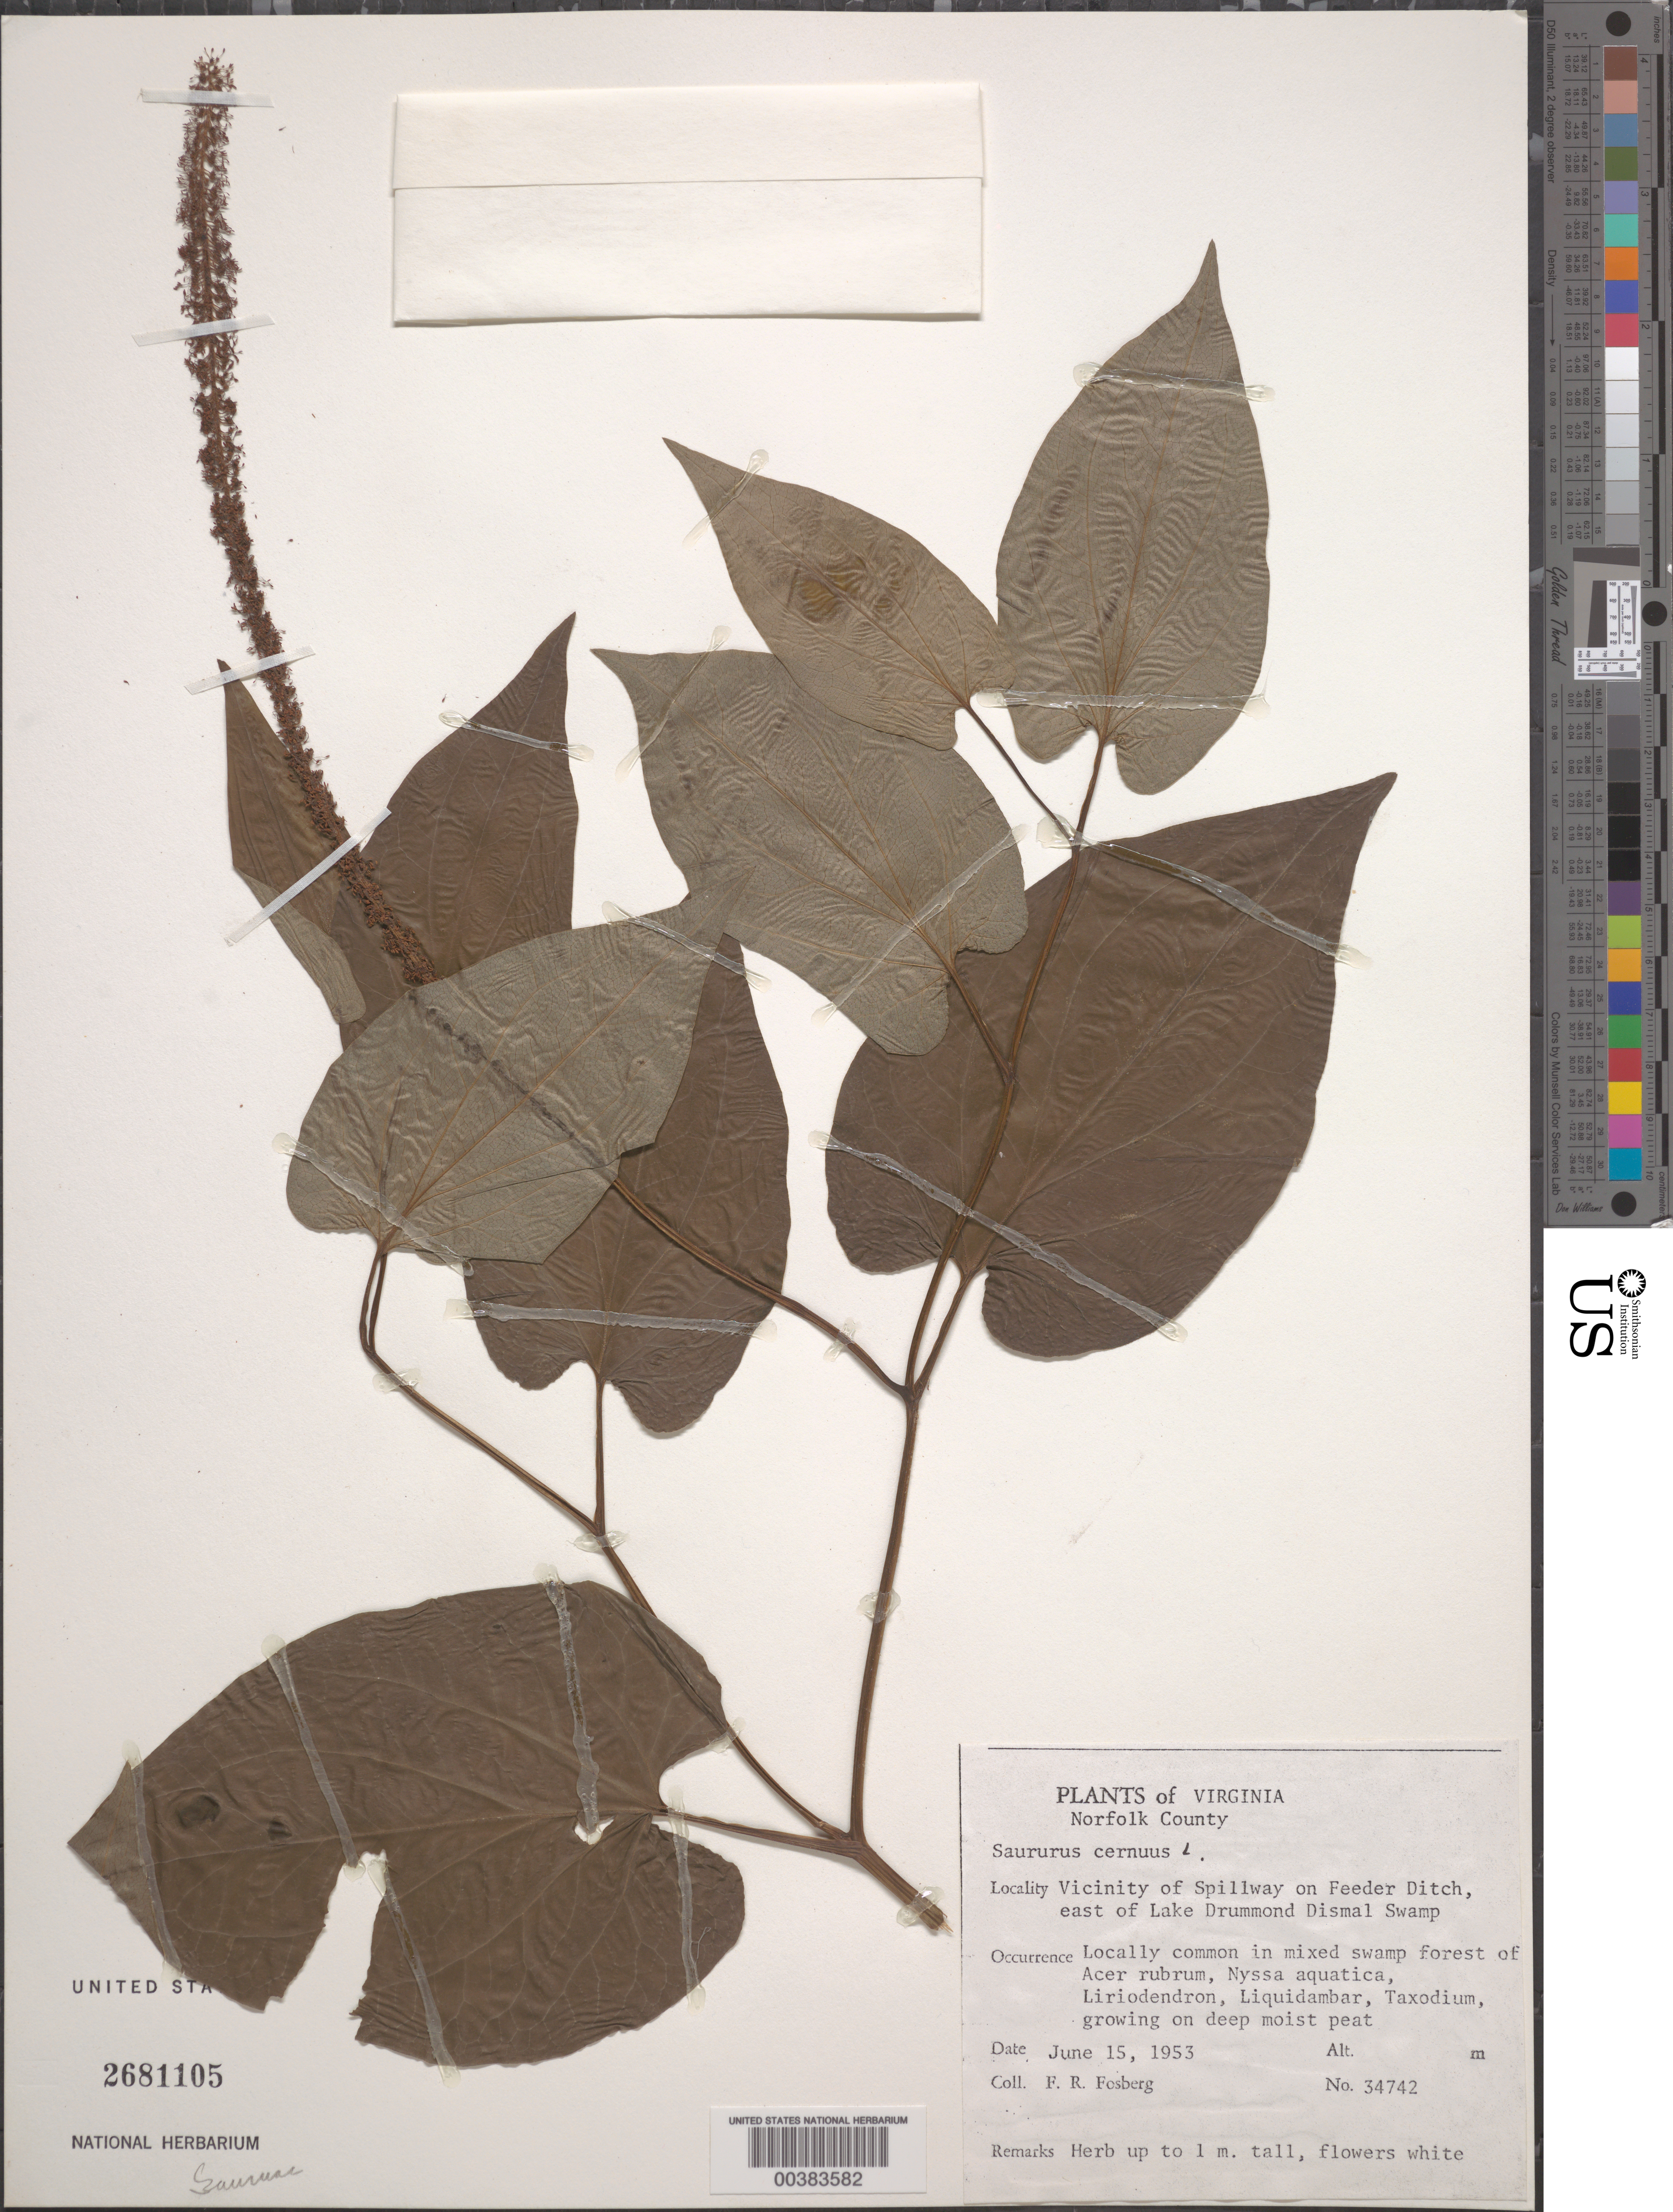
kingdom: Plantae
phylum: Tracheophyta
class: Magnoliopsida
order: Piperales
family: Saururaceae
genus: Saururus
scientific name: Saururus cernuus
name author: L.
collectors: F. R. Fosberg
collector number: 34742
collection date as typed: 15 Jun 1953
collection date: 1953-06-15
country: United States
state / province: Virginia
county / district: City of Chesapeake / City of Suffolk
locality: Lake drummond dismal swamp. [in former norfolk county.]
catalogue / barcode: US 2681105